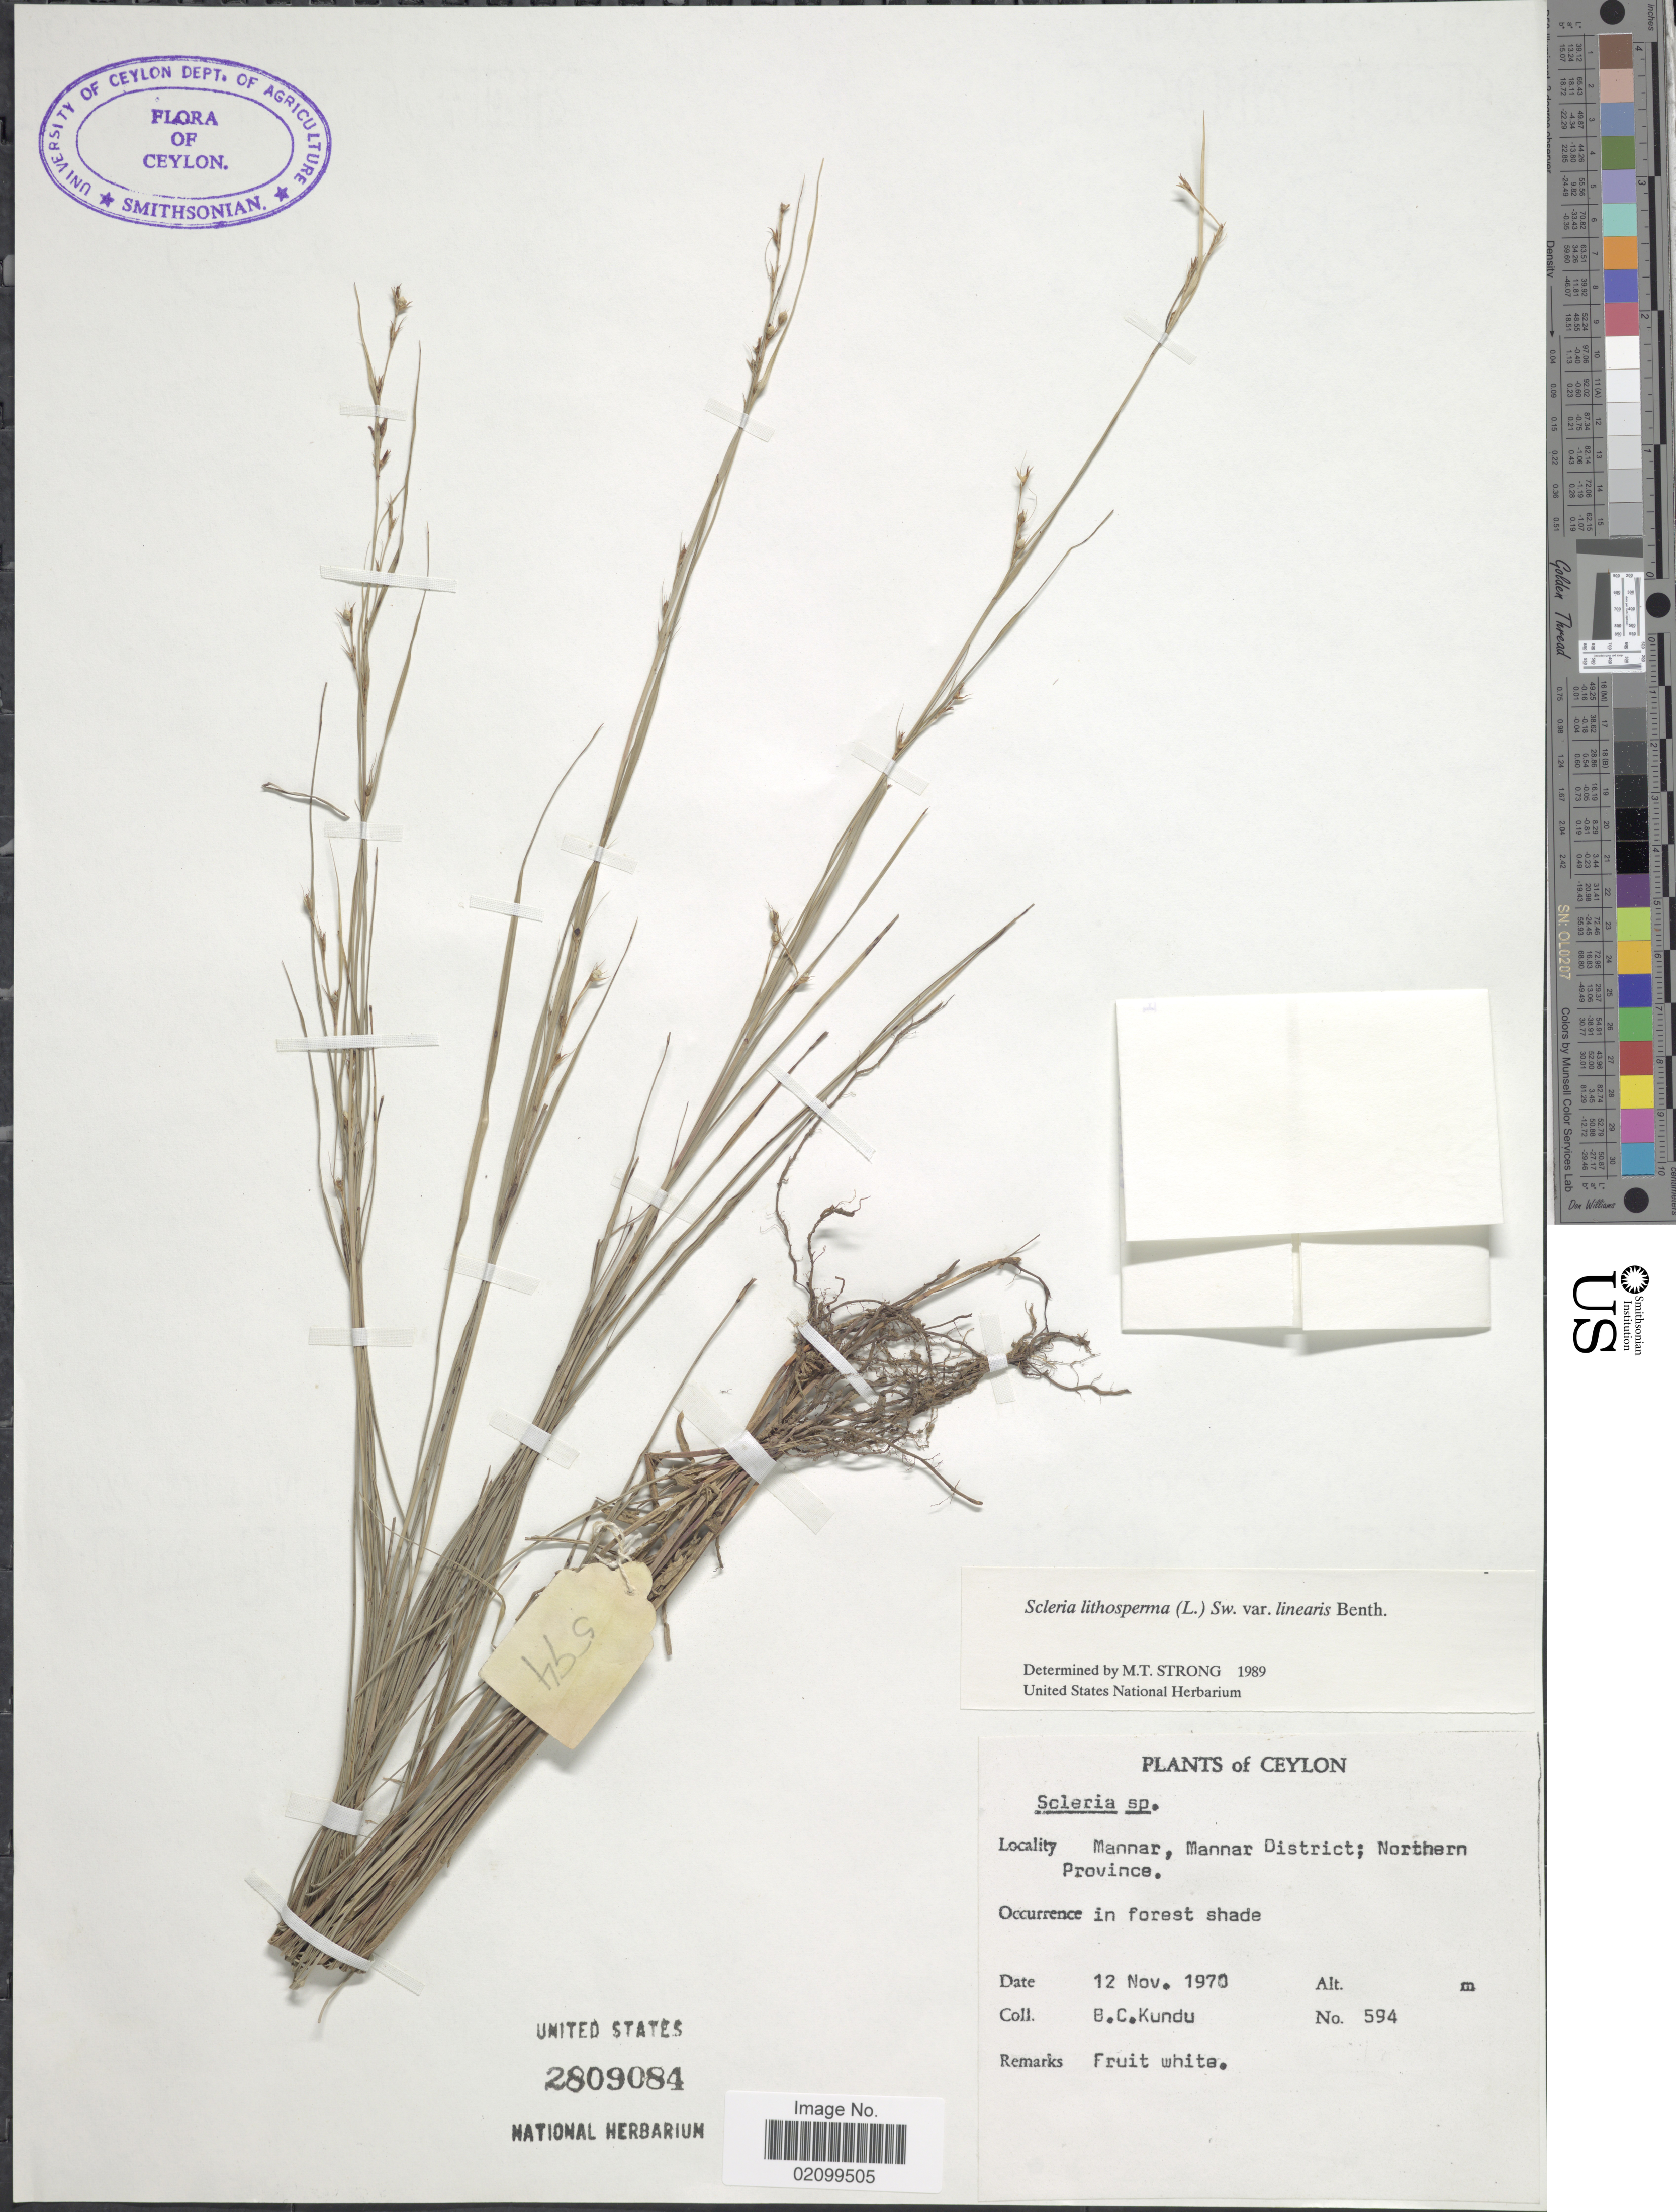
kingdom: Plantae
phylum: Tracheophyta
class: Liliopsida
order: Poales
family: Cyperaceae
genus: Scleria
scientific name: Scleria lithosperma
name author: (L.) Sw.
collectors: B. C. Kundu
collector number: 594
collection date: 1970-11-12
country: Sri Lanka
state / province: Northern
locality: Ceylon. Mannar, Mannar District; Northern Province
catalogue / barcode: US 2809084